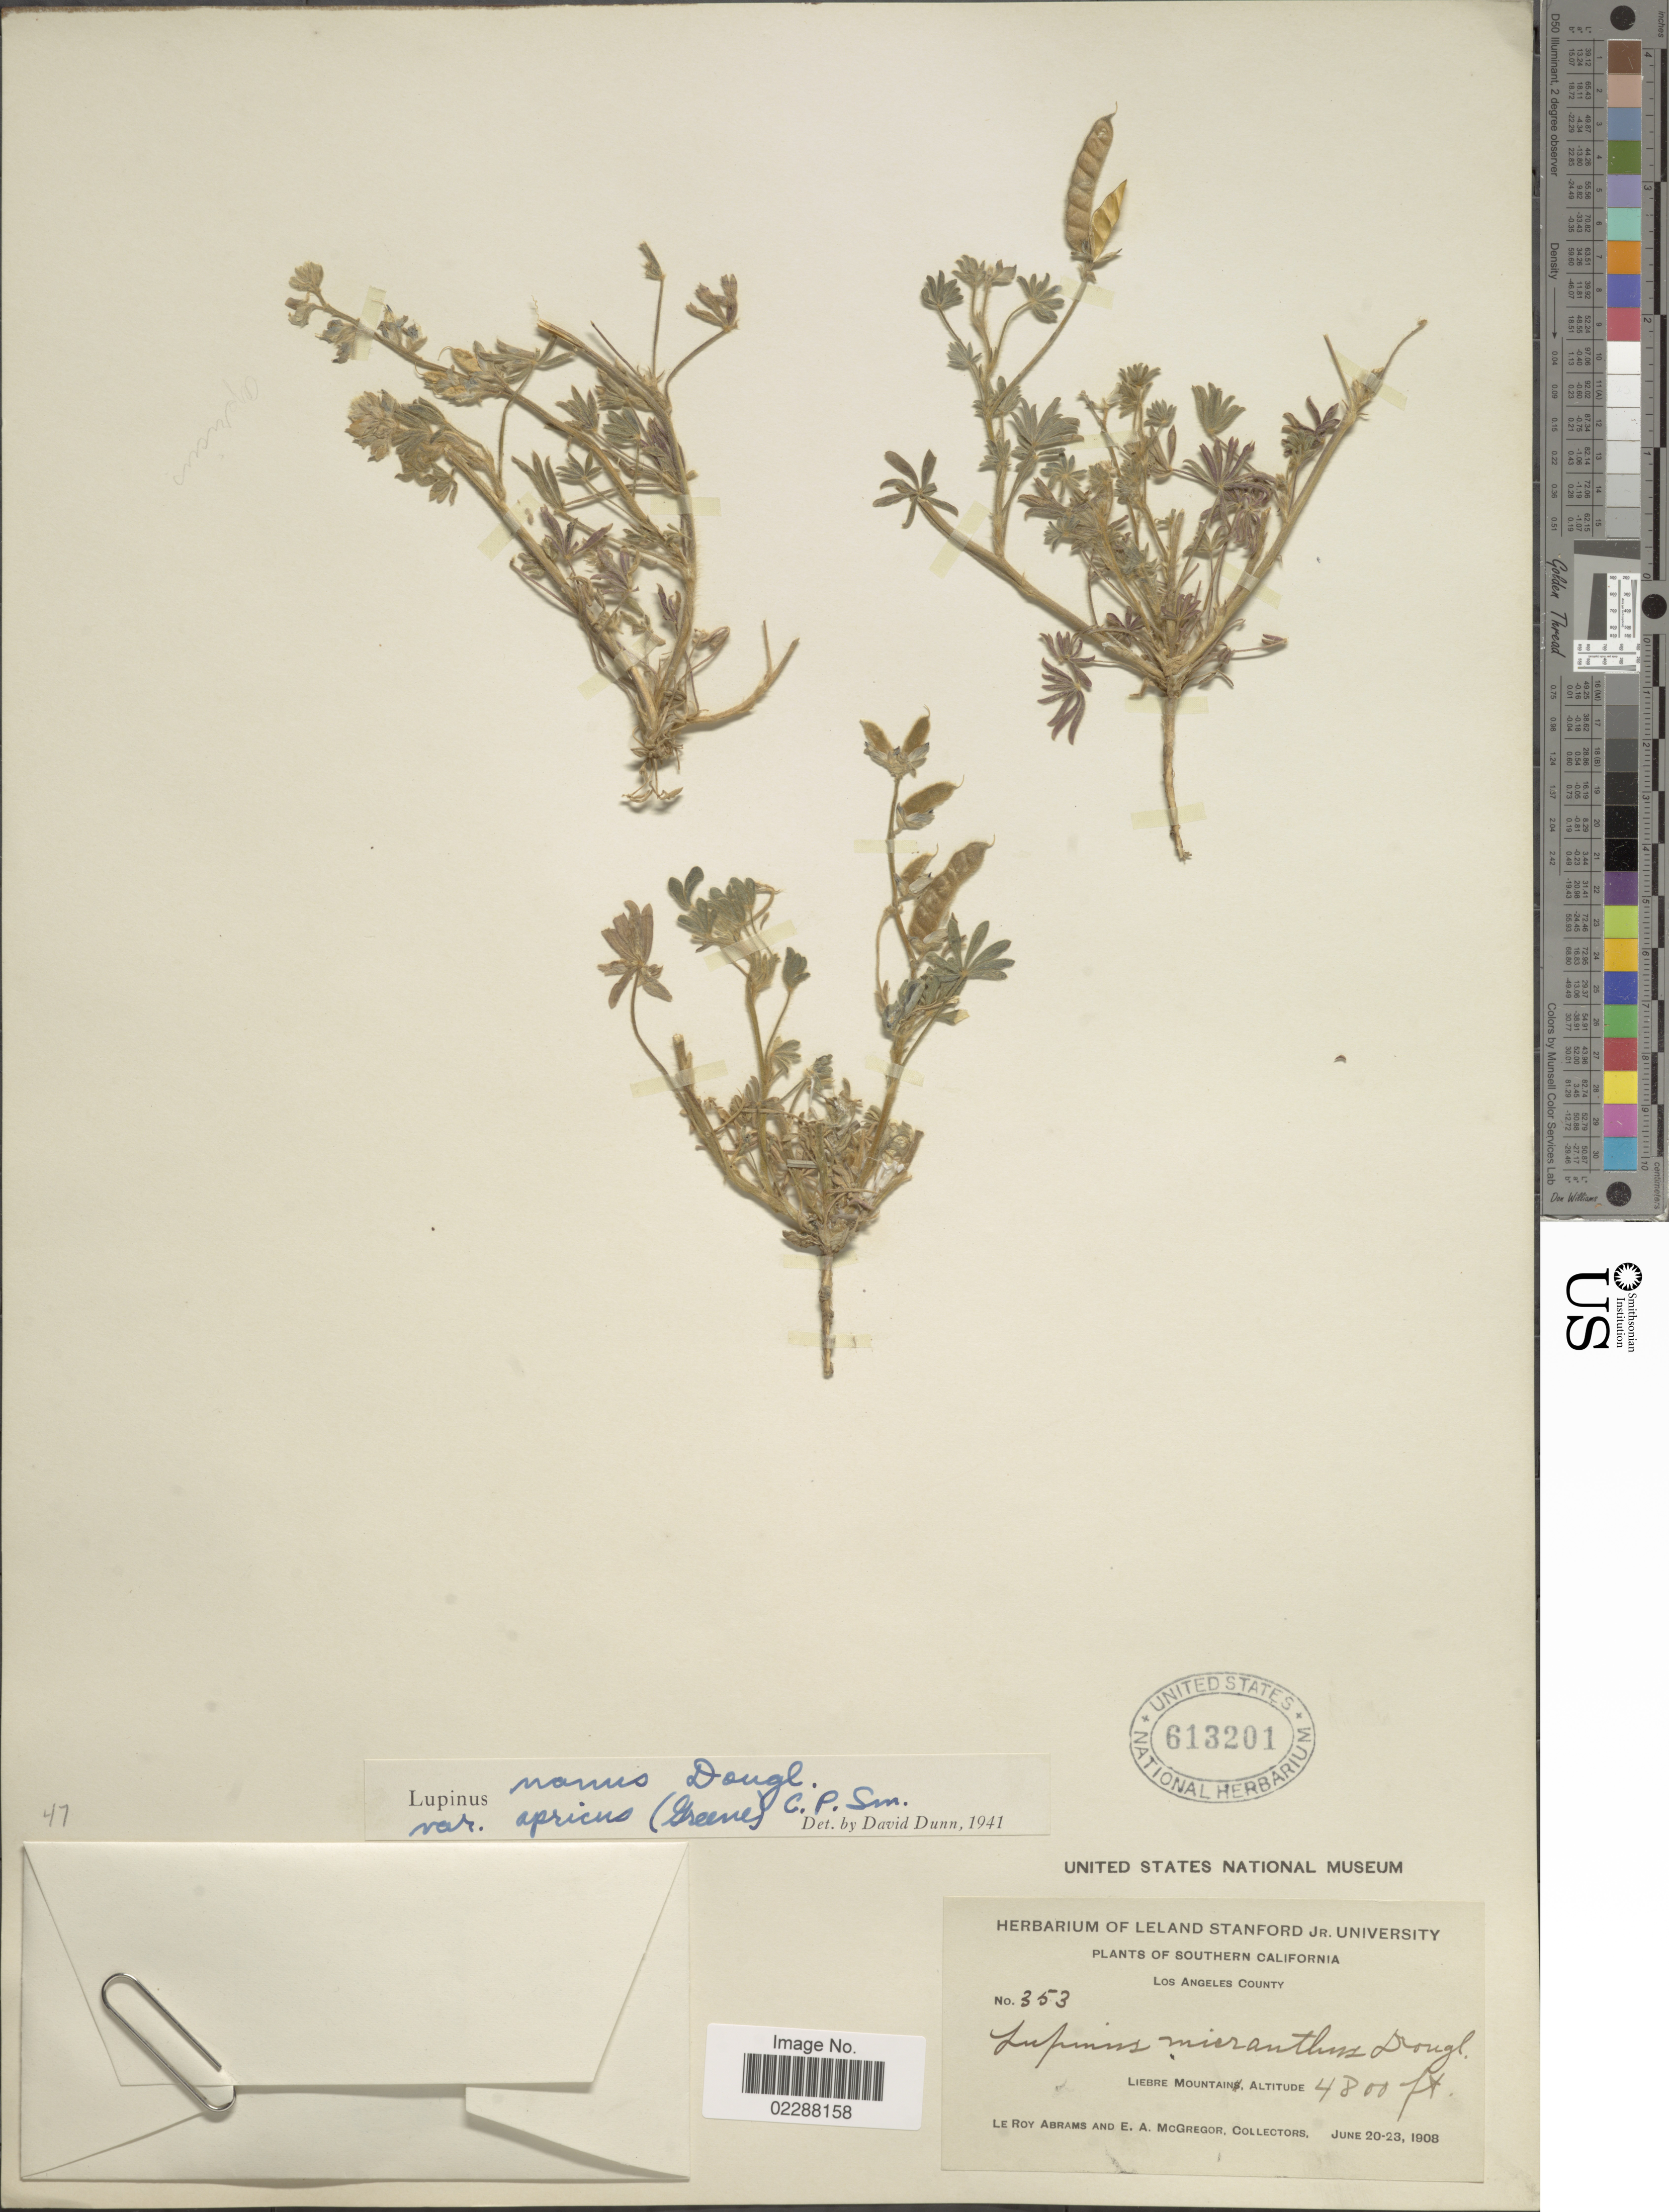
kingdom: Plantae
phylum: Tracheophyta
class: Magnoliopsida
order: Fabales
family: Fabaceae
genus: Lupinus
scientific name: Lupinus vallicola subsp. apricus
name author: (Greene) D.B. Dunn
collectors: L. Abrams & E. A. McGregor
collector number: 353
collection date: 1908-06-20/1908-06-23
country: United States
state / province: California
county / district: Los Angeles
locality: Southern California, Los Angeles County, Liebre Mountain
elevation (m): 1463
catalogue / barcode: US 613201